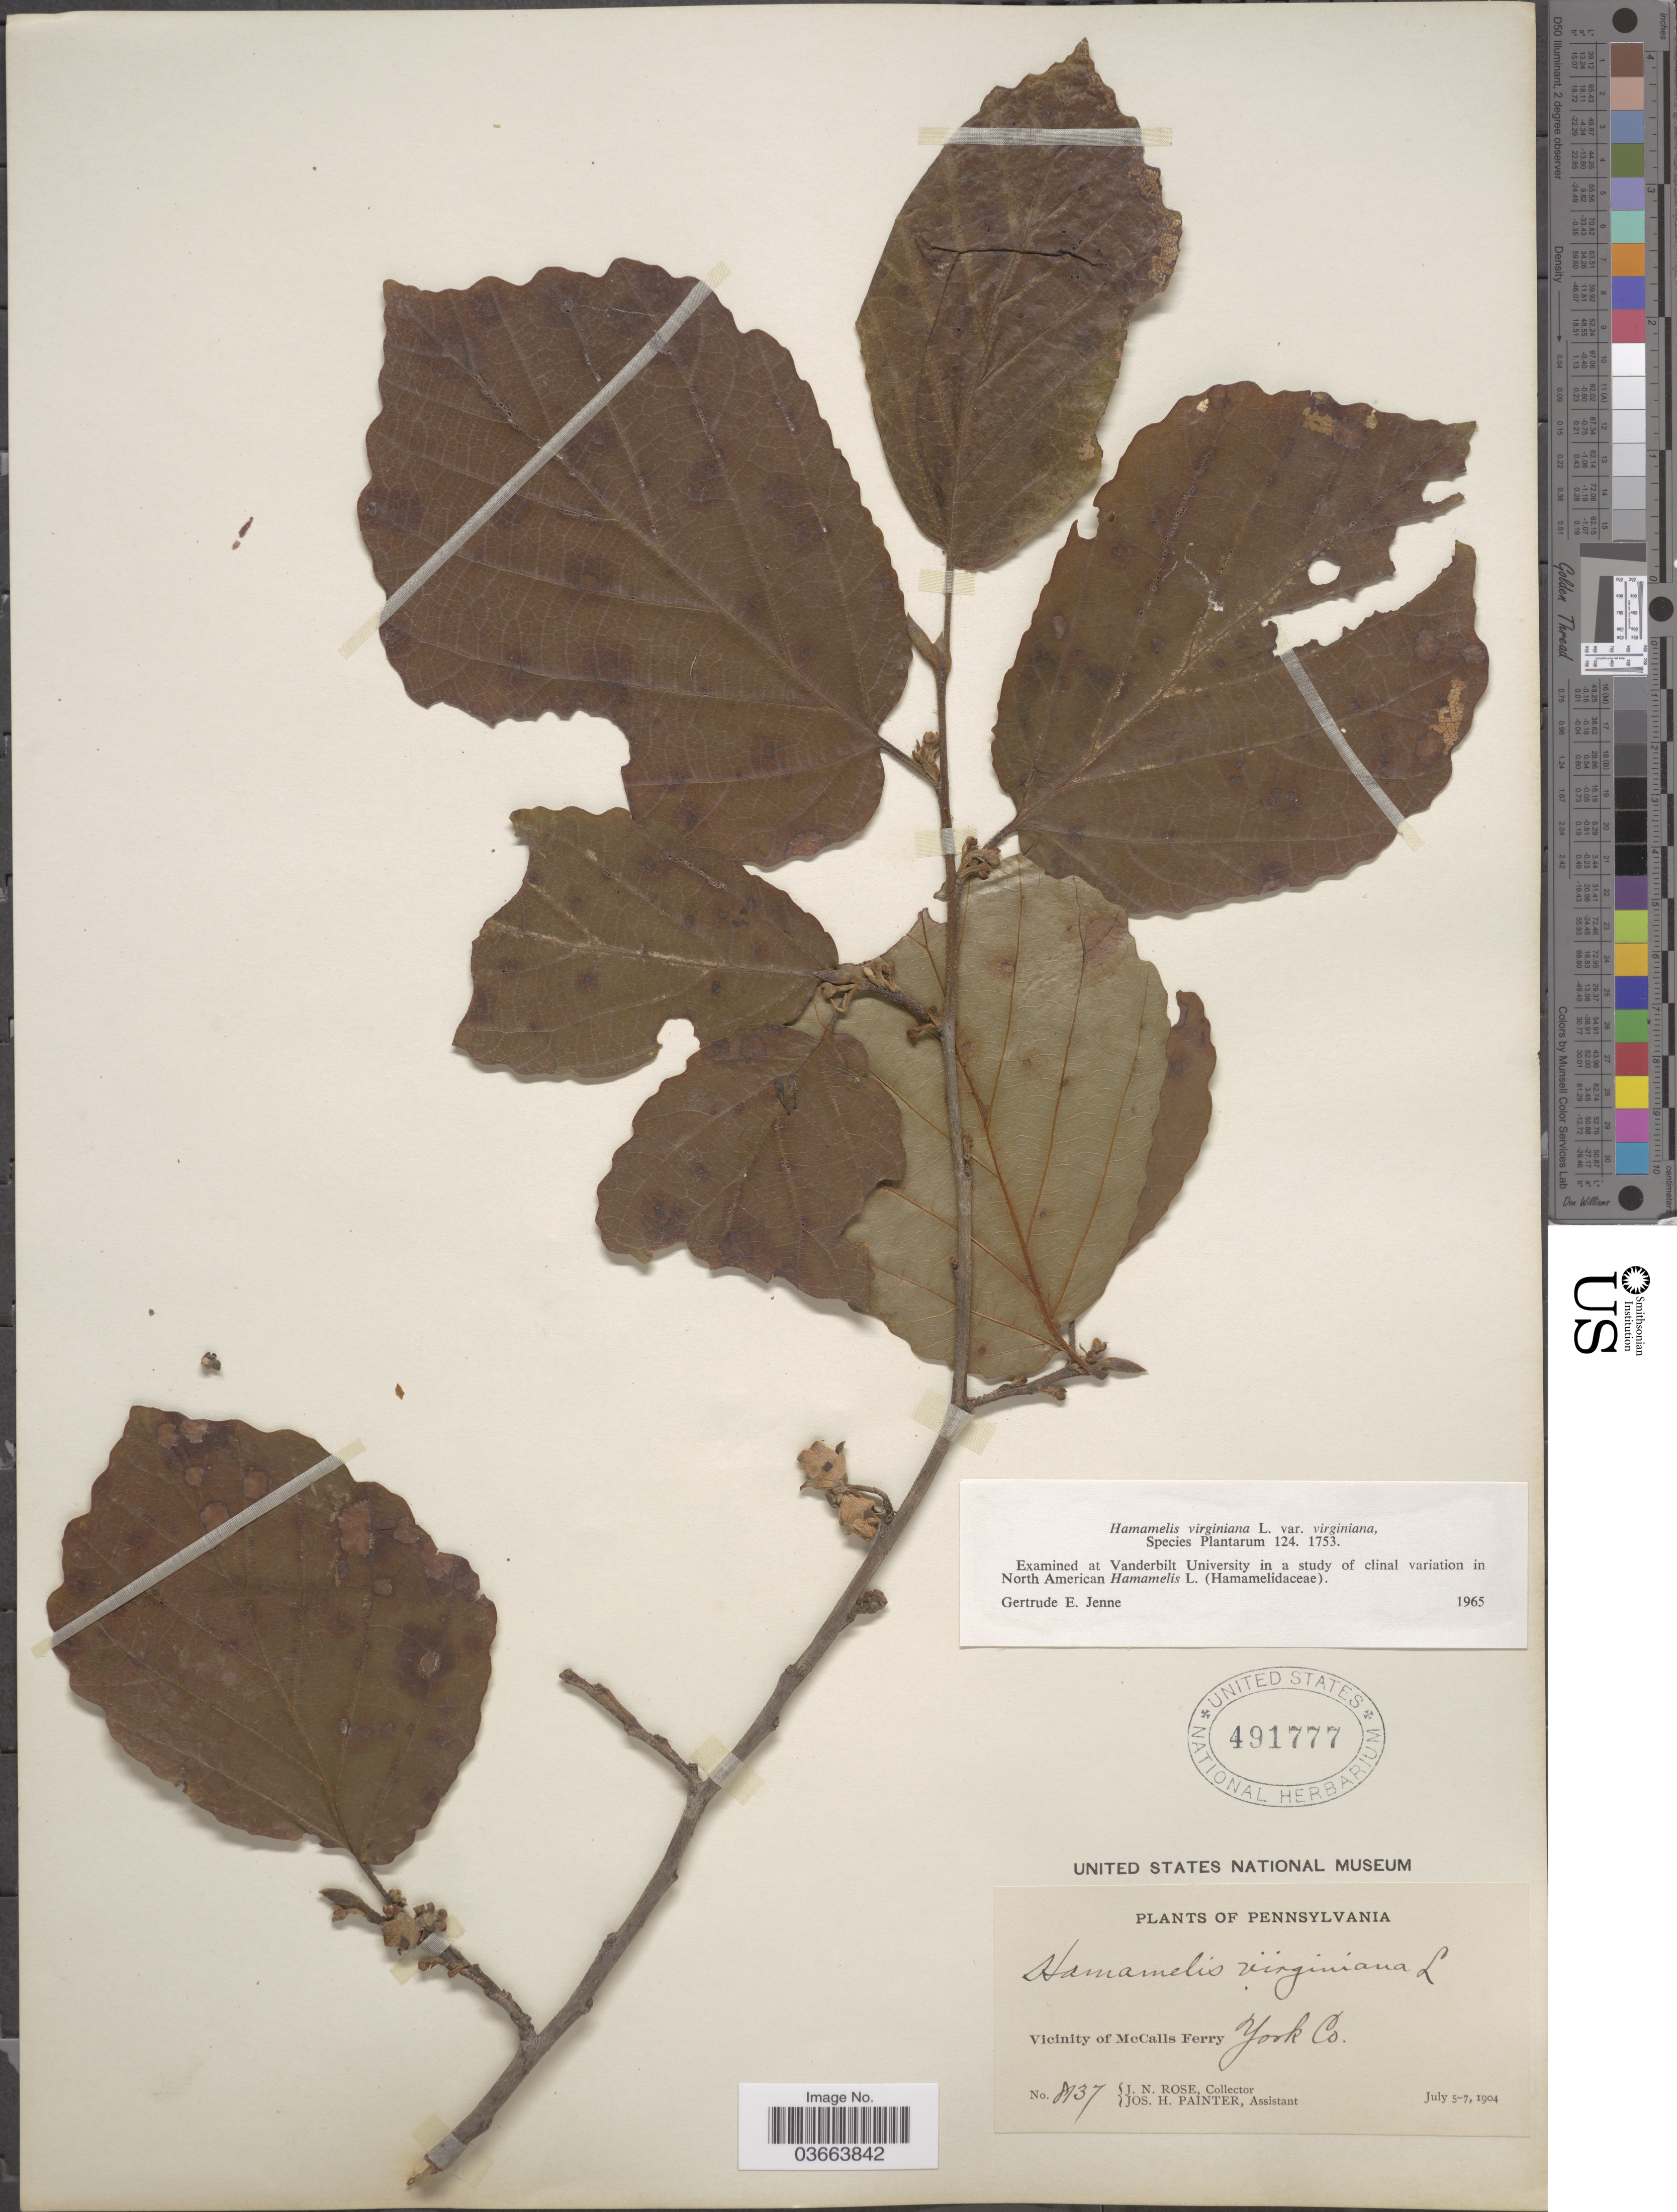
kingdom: Plantae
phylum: Tracheophyta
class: Magnoliopsida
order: Saxifragales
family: Hamamelidaceae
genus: Hamamelis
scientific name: Hamamelis virginiana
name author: L.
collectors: J. N. Rose & J. H. Painter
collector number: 8137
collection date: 1904-07-05/1904-07-07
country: United States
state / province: Pennsylvania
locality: Vicinity of McCalls Ferry York Co.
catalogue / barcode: US 491777